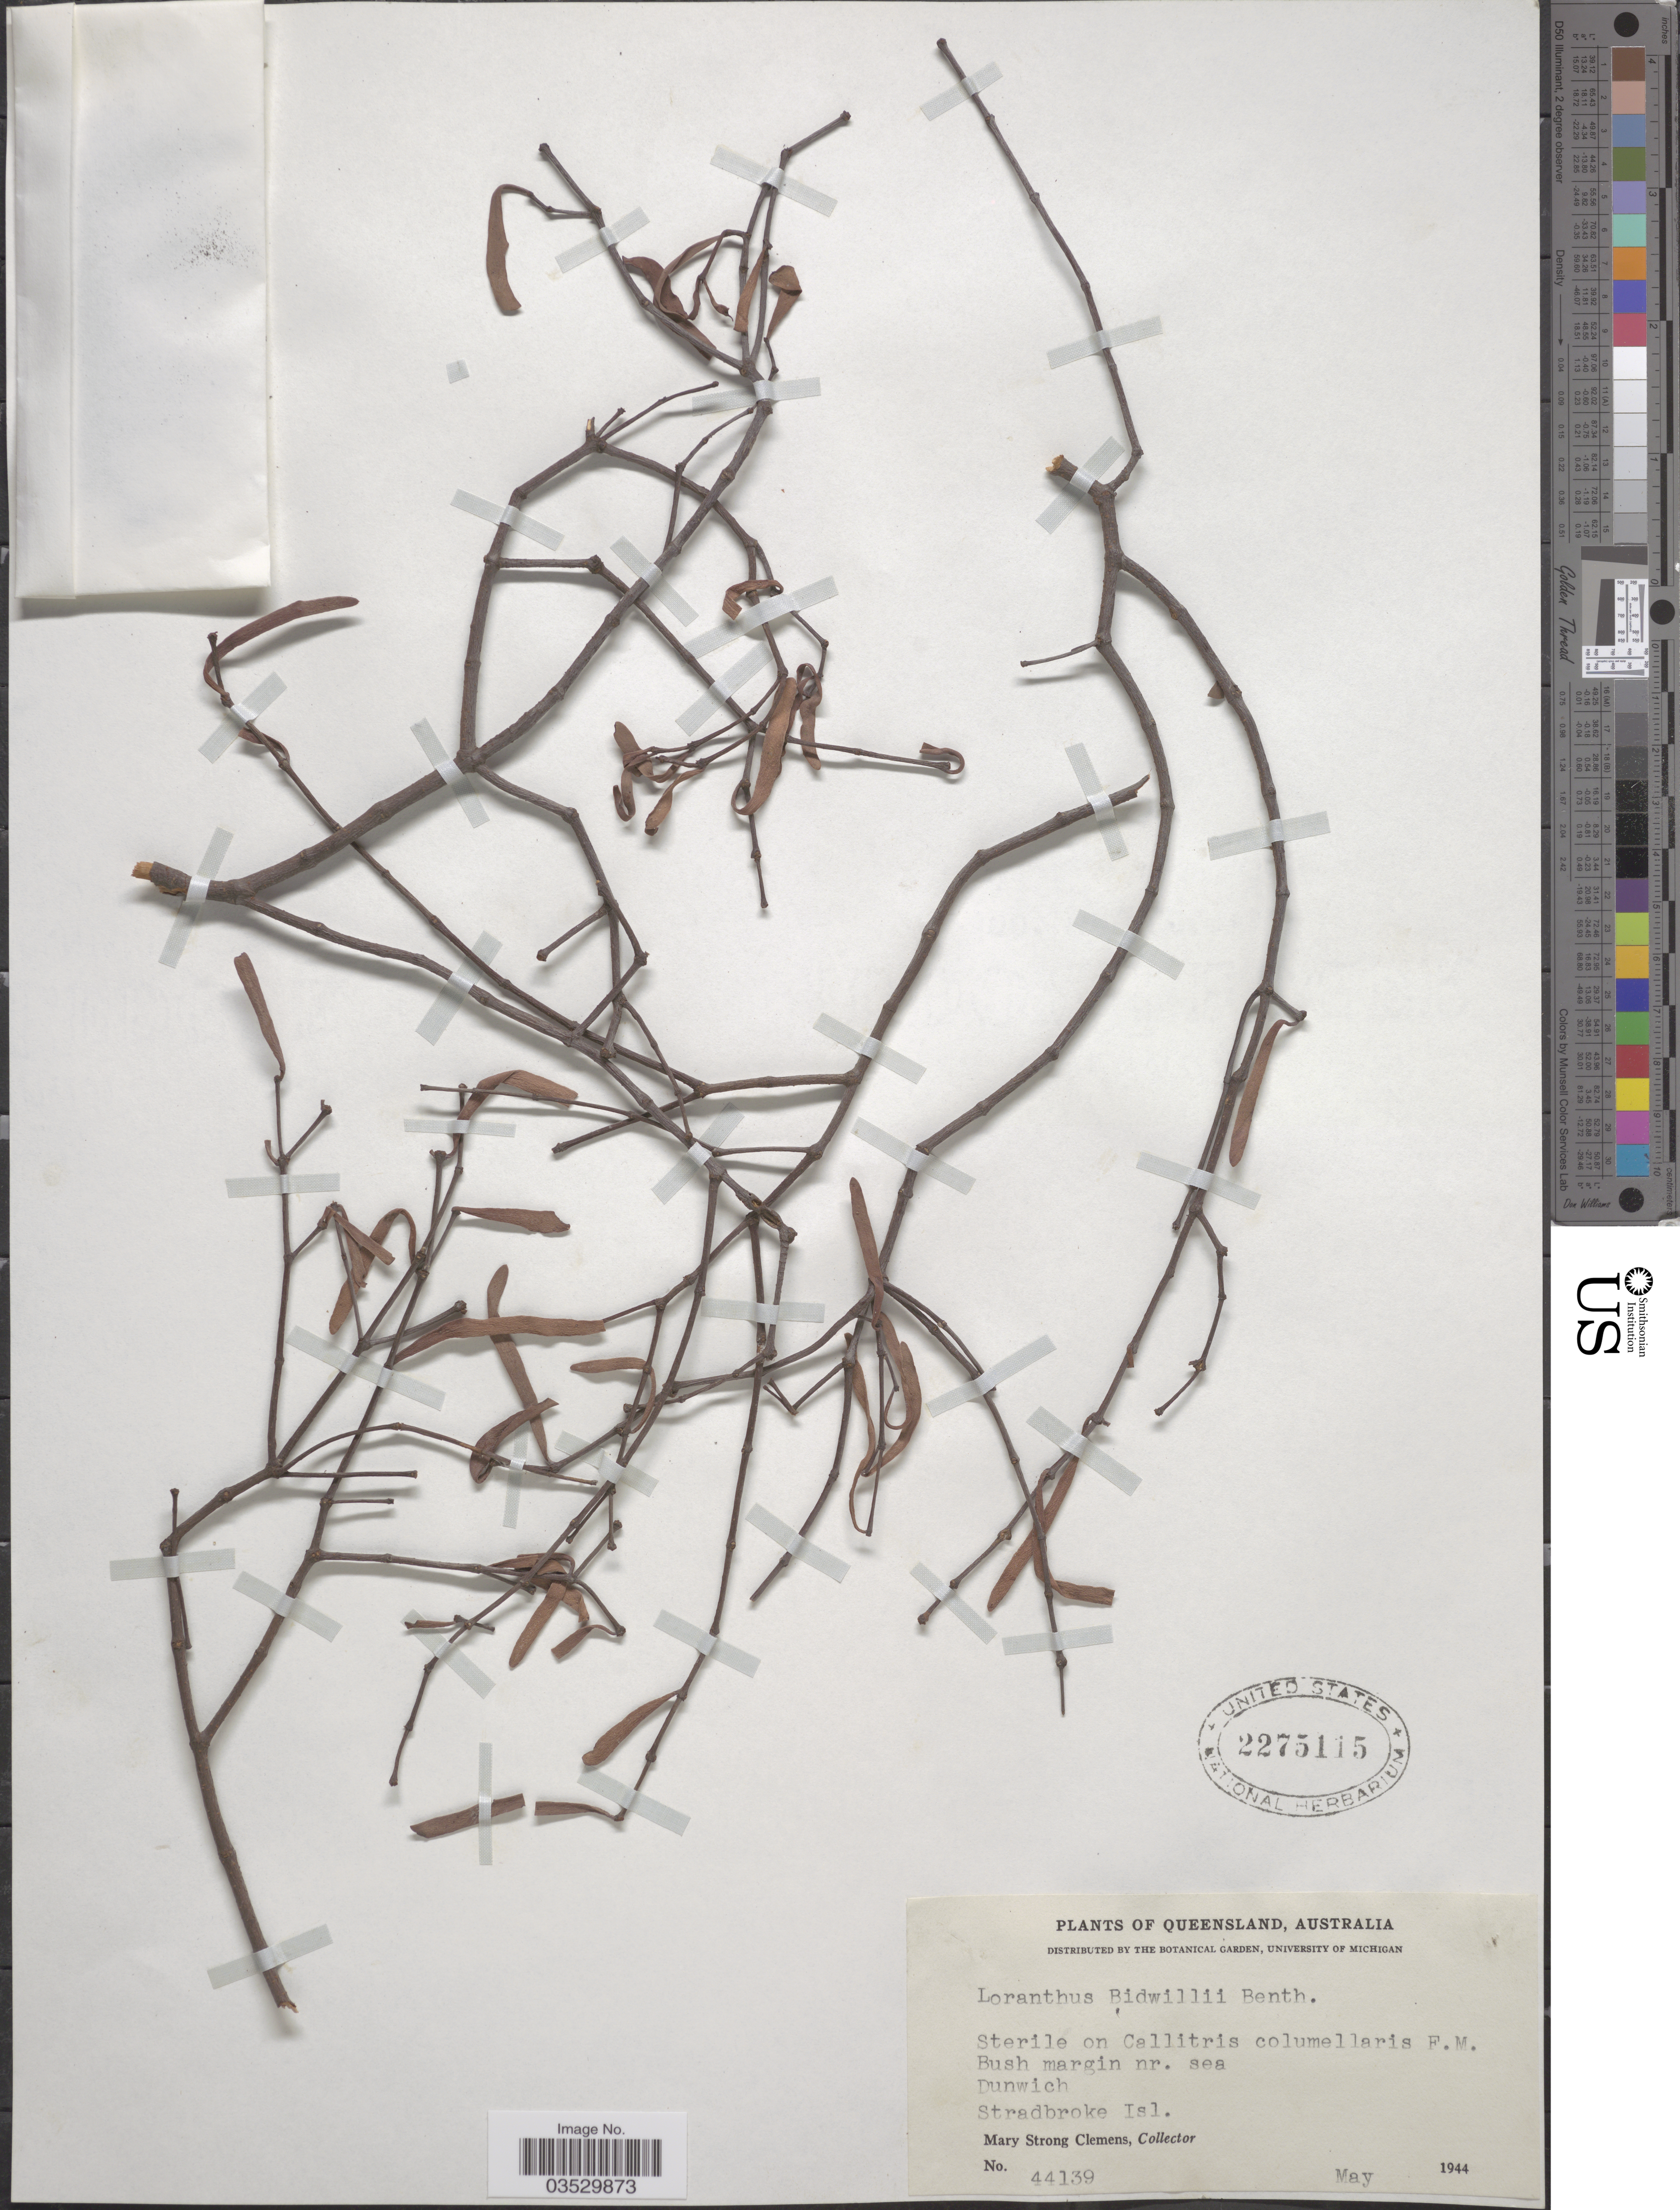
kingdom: Plantae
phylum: Tracheophyta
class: Magnoliopsida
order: Santalales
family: Loranthaceae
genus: Muellerina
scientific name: Muellerina bidwillii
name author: (Benth.) Barlow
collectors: M. S. Clemens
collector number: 44139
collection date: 1944-05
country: Australia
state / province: Queensland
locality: Dunwich Stradbroke Isl.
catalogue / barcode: US 2275115